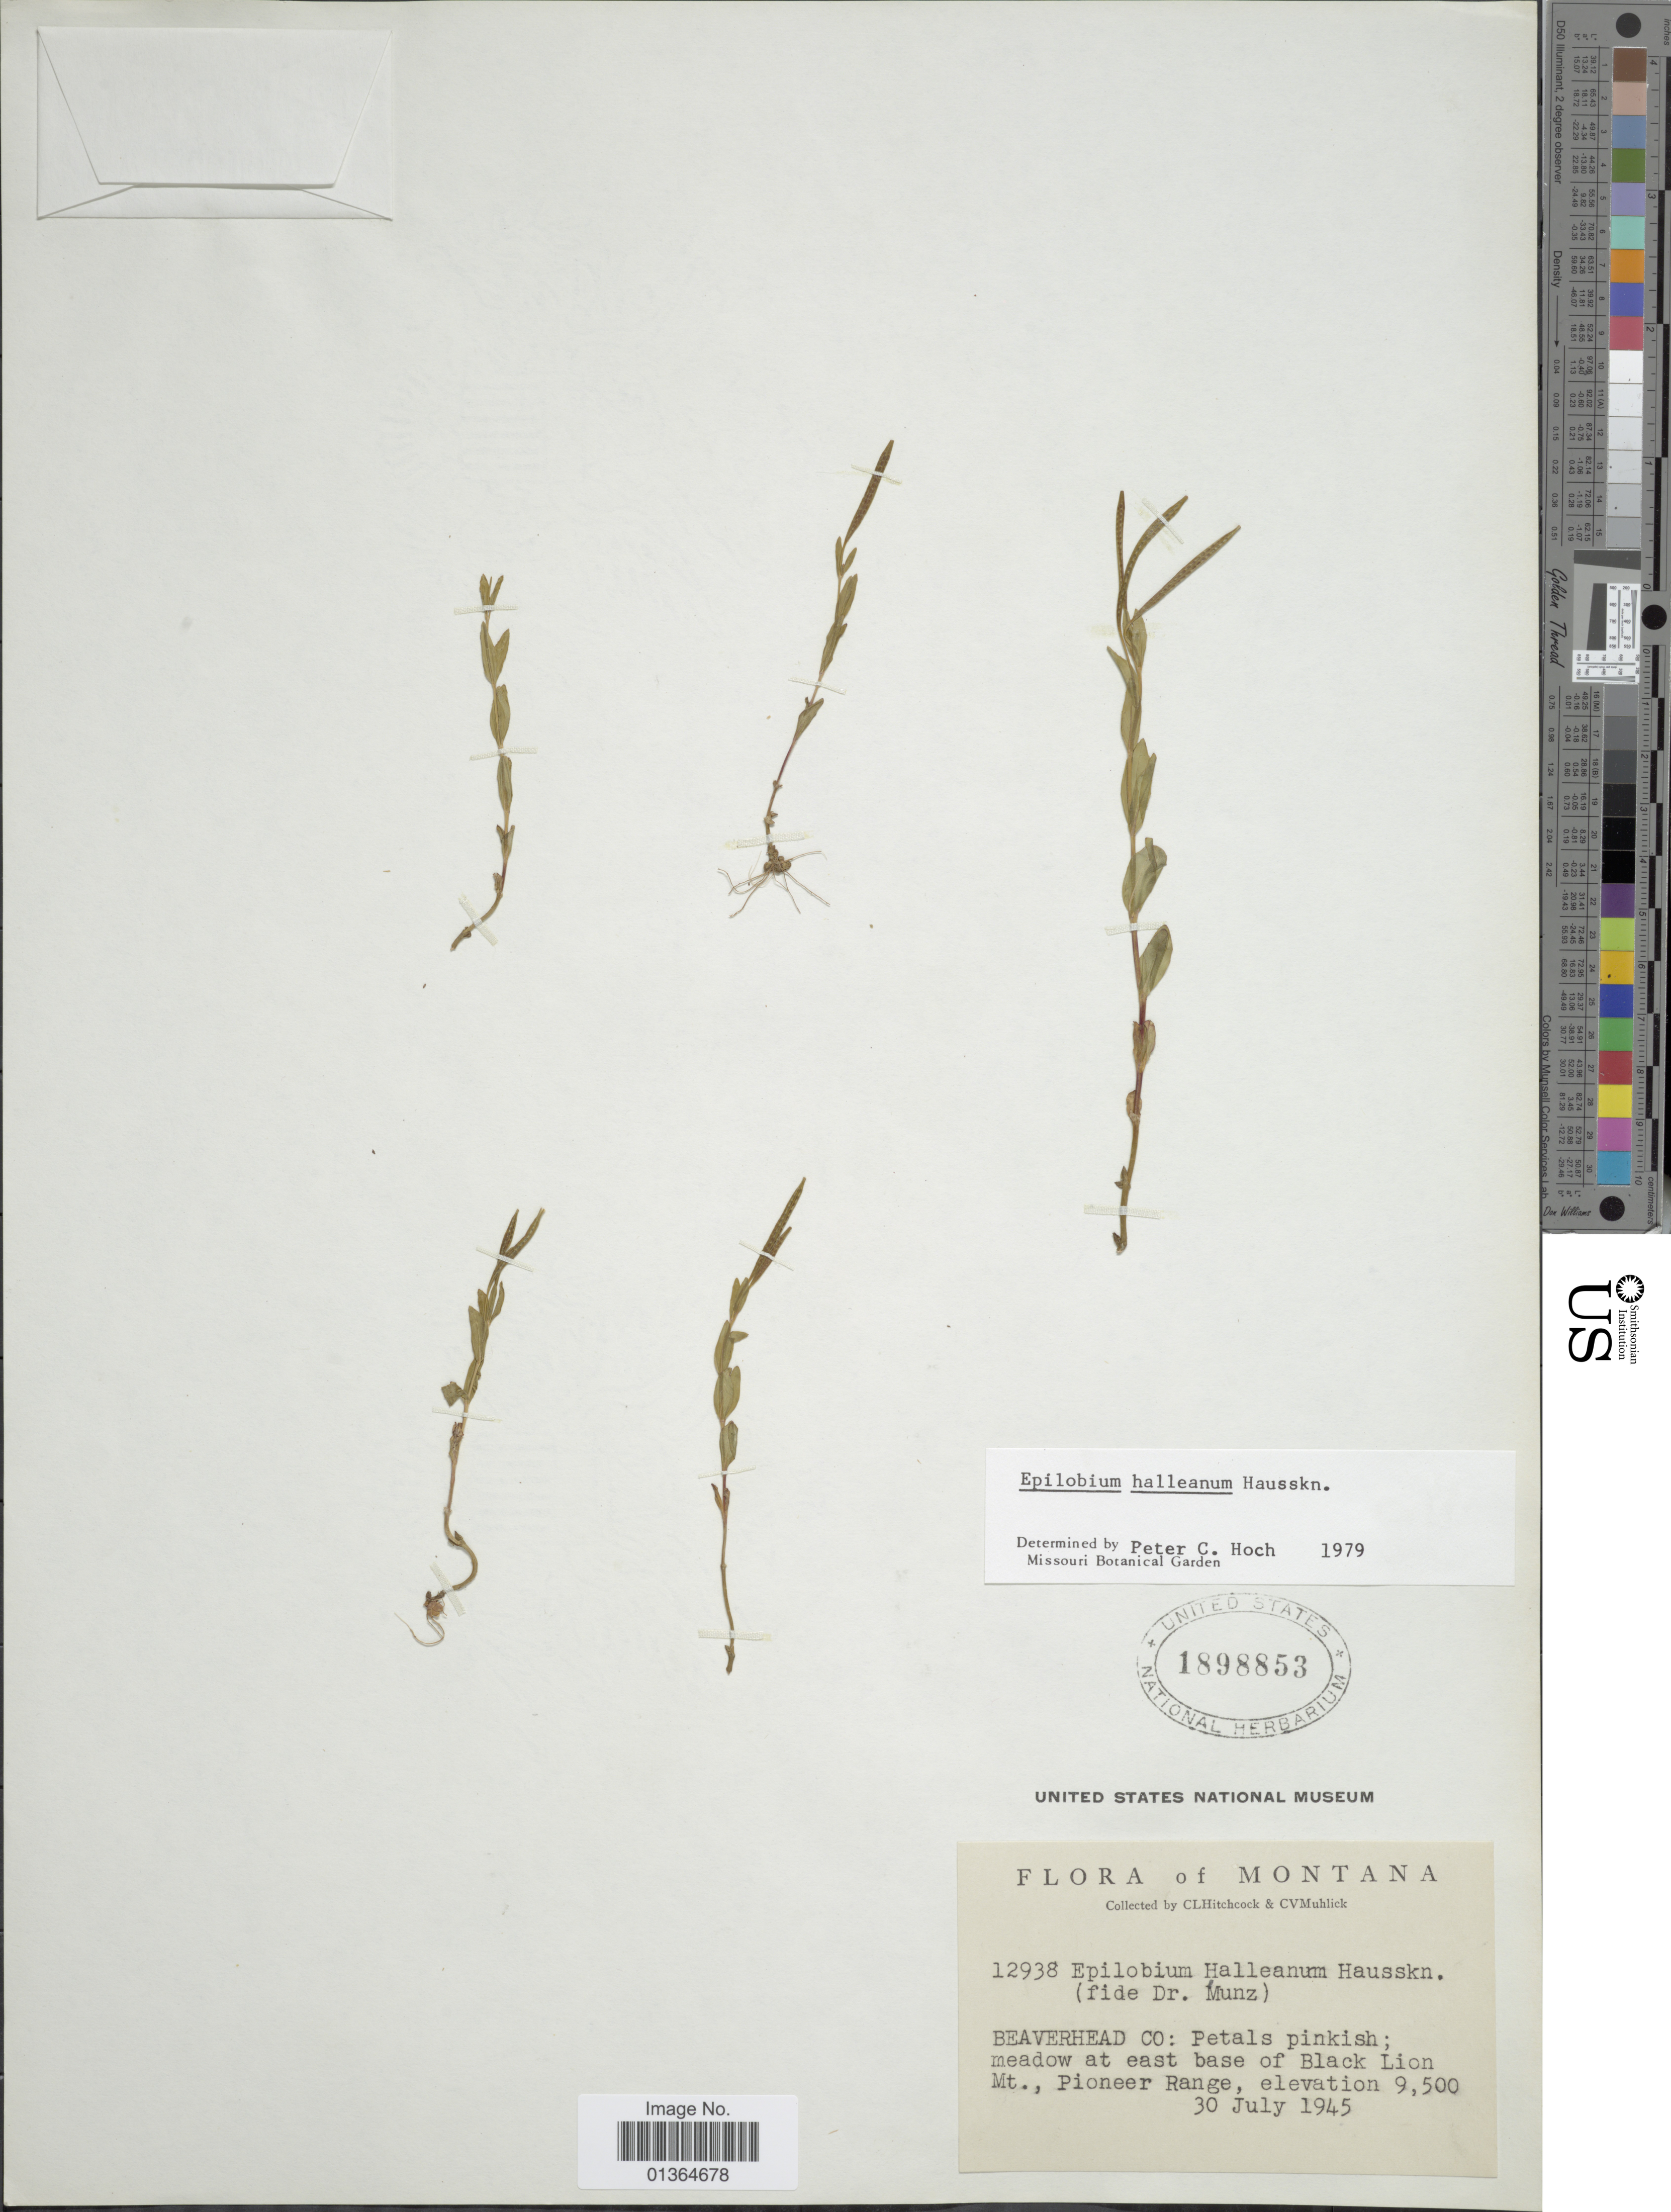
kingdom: Plantae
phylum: Tracheophyta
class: Magnoliopsida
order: Myrtales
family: Onagraceae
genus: Epilobium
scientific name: Epilobium hallianum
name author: Hausskn.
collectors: C. L. Hitchcock & C. V. Muhlick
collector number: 12938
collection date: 1945-07-30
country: United States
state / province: Montana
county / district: Beaverhead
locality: Meadow at E base of Black Lion Mt., Pioneer Range.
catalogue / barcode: US 1898853